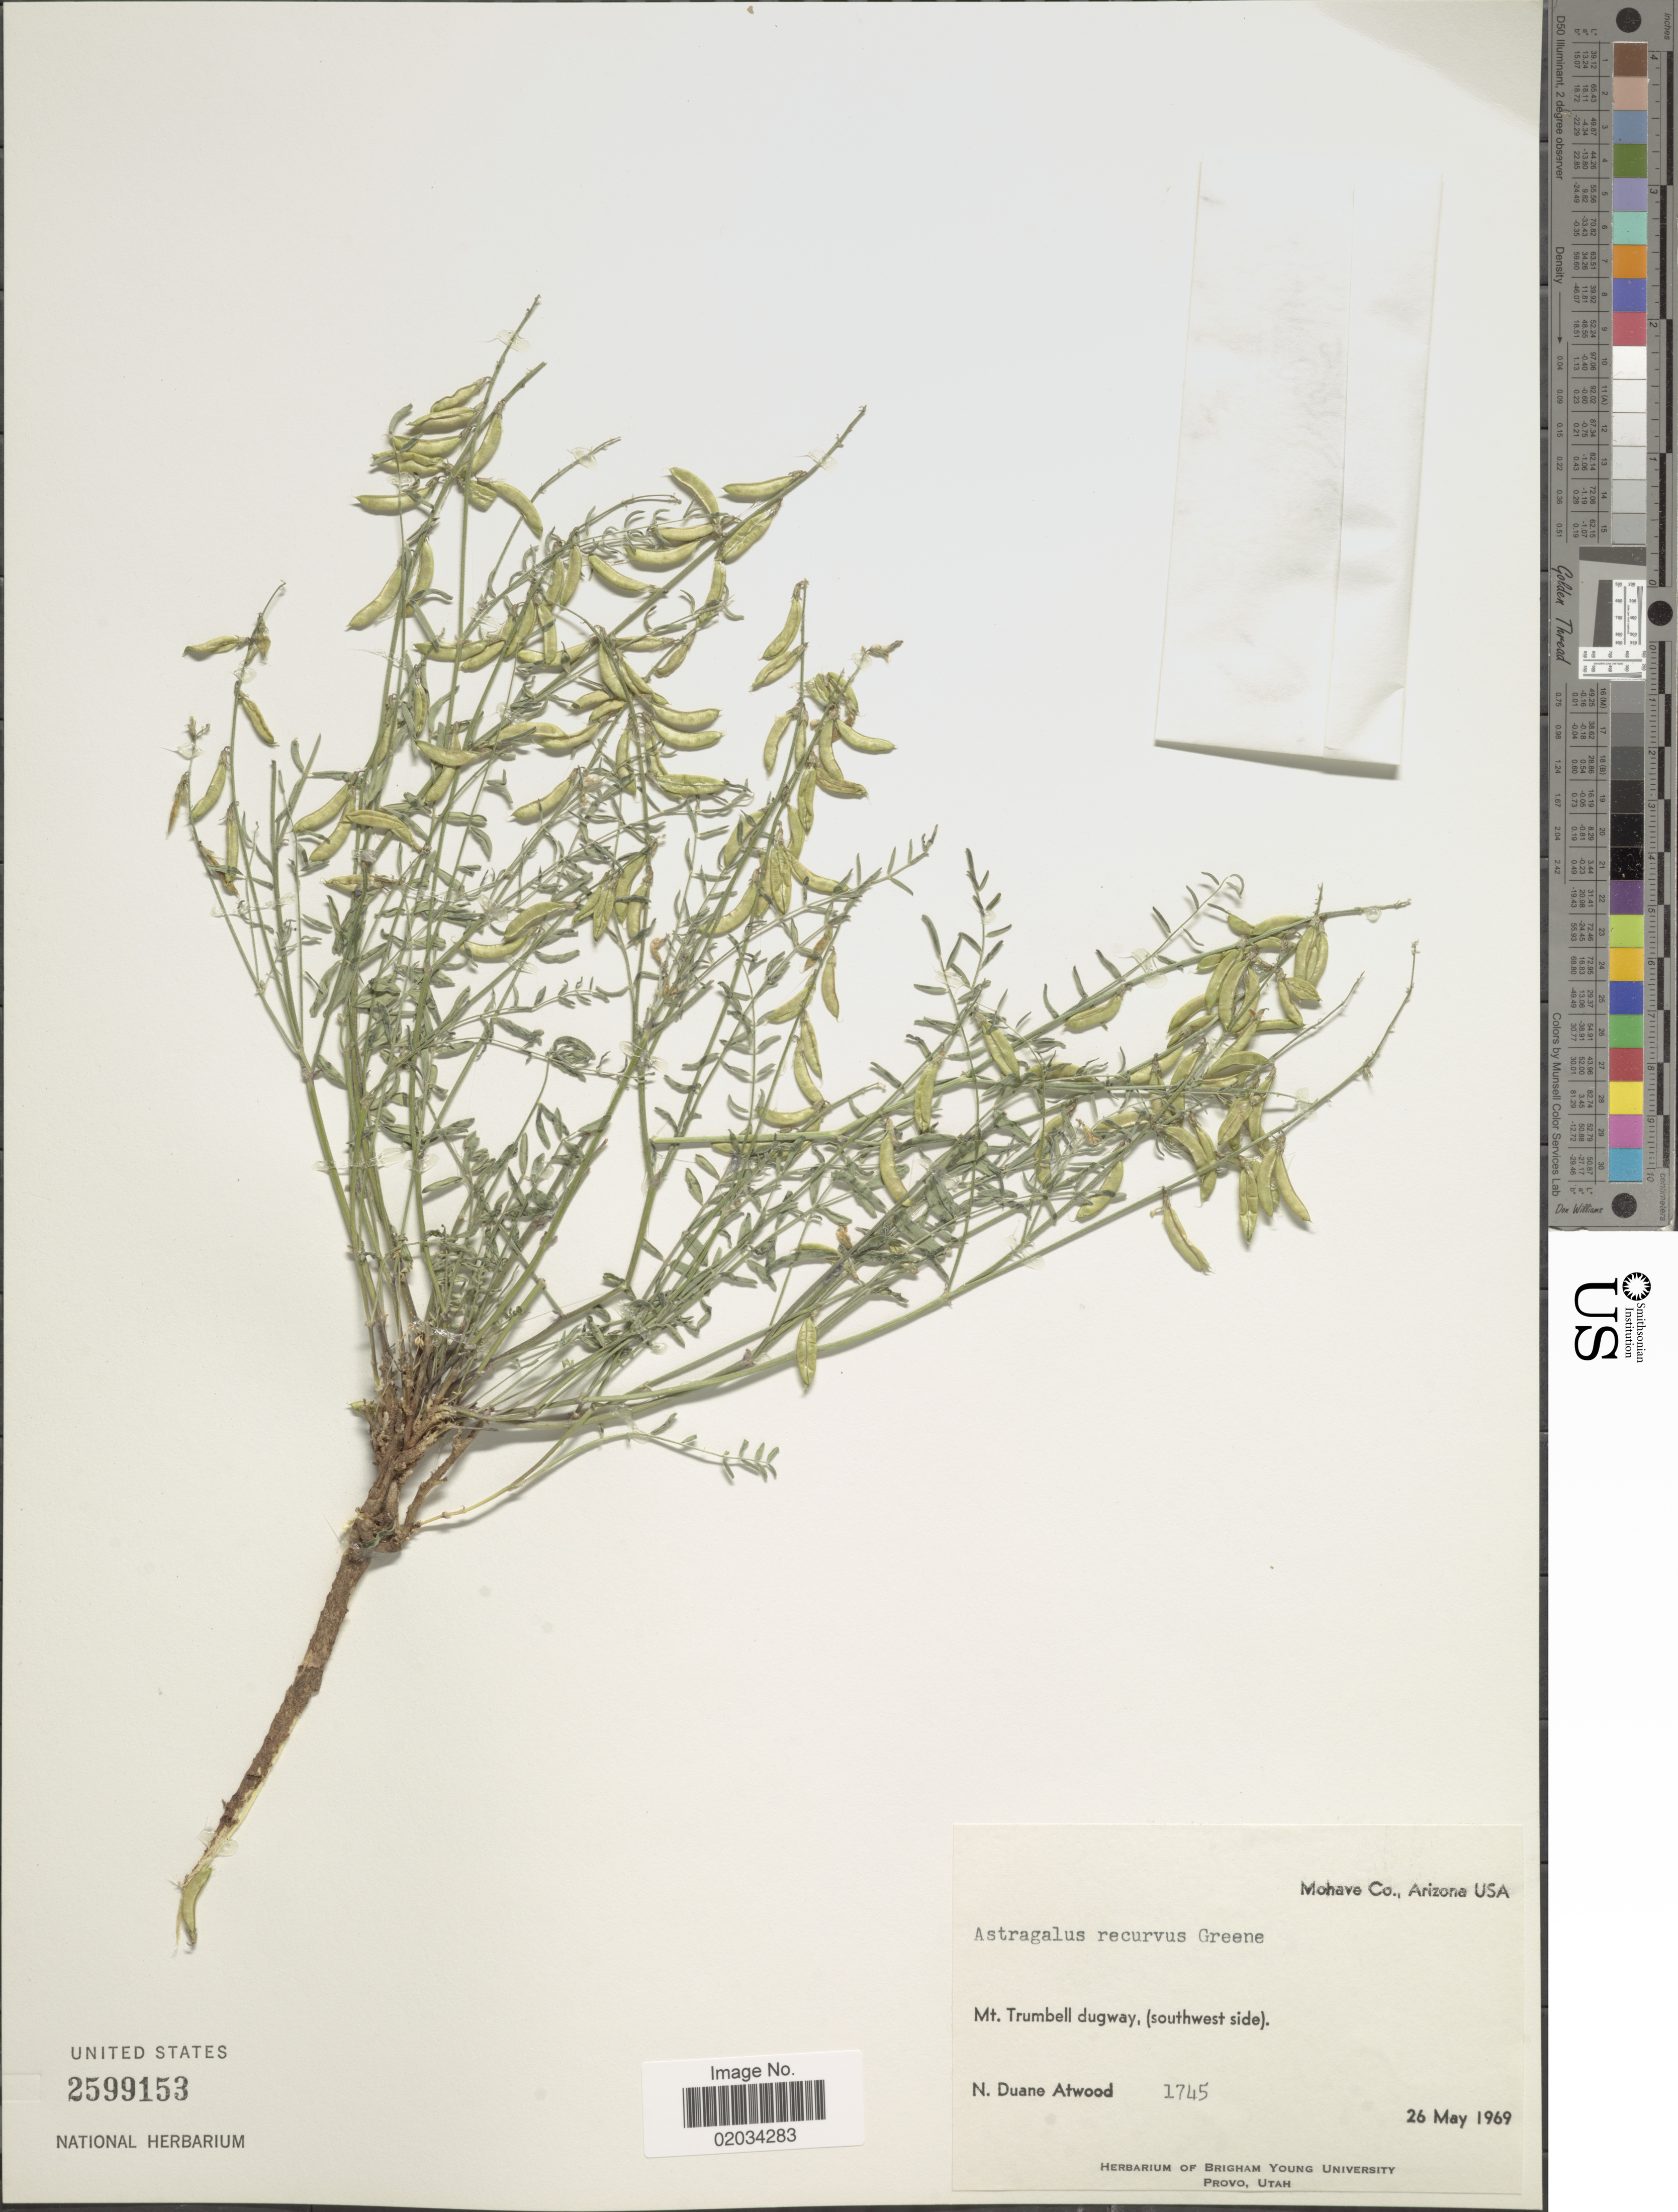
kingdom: Plantae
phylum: Tracheophyta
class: Magnoliopsida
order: Fabales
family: Fabaceae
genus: Astragalus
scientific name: Astragalus recurvus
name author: Greene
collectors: D. Atwood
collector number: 1745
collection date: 1969-05-26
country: United States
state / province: Arizona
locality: Mohave Co., USA, Mt. Trumbell dugway (southwest side)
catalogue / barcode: US 2599153